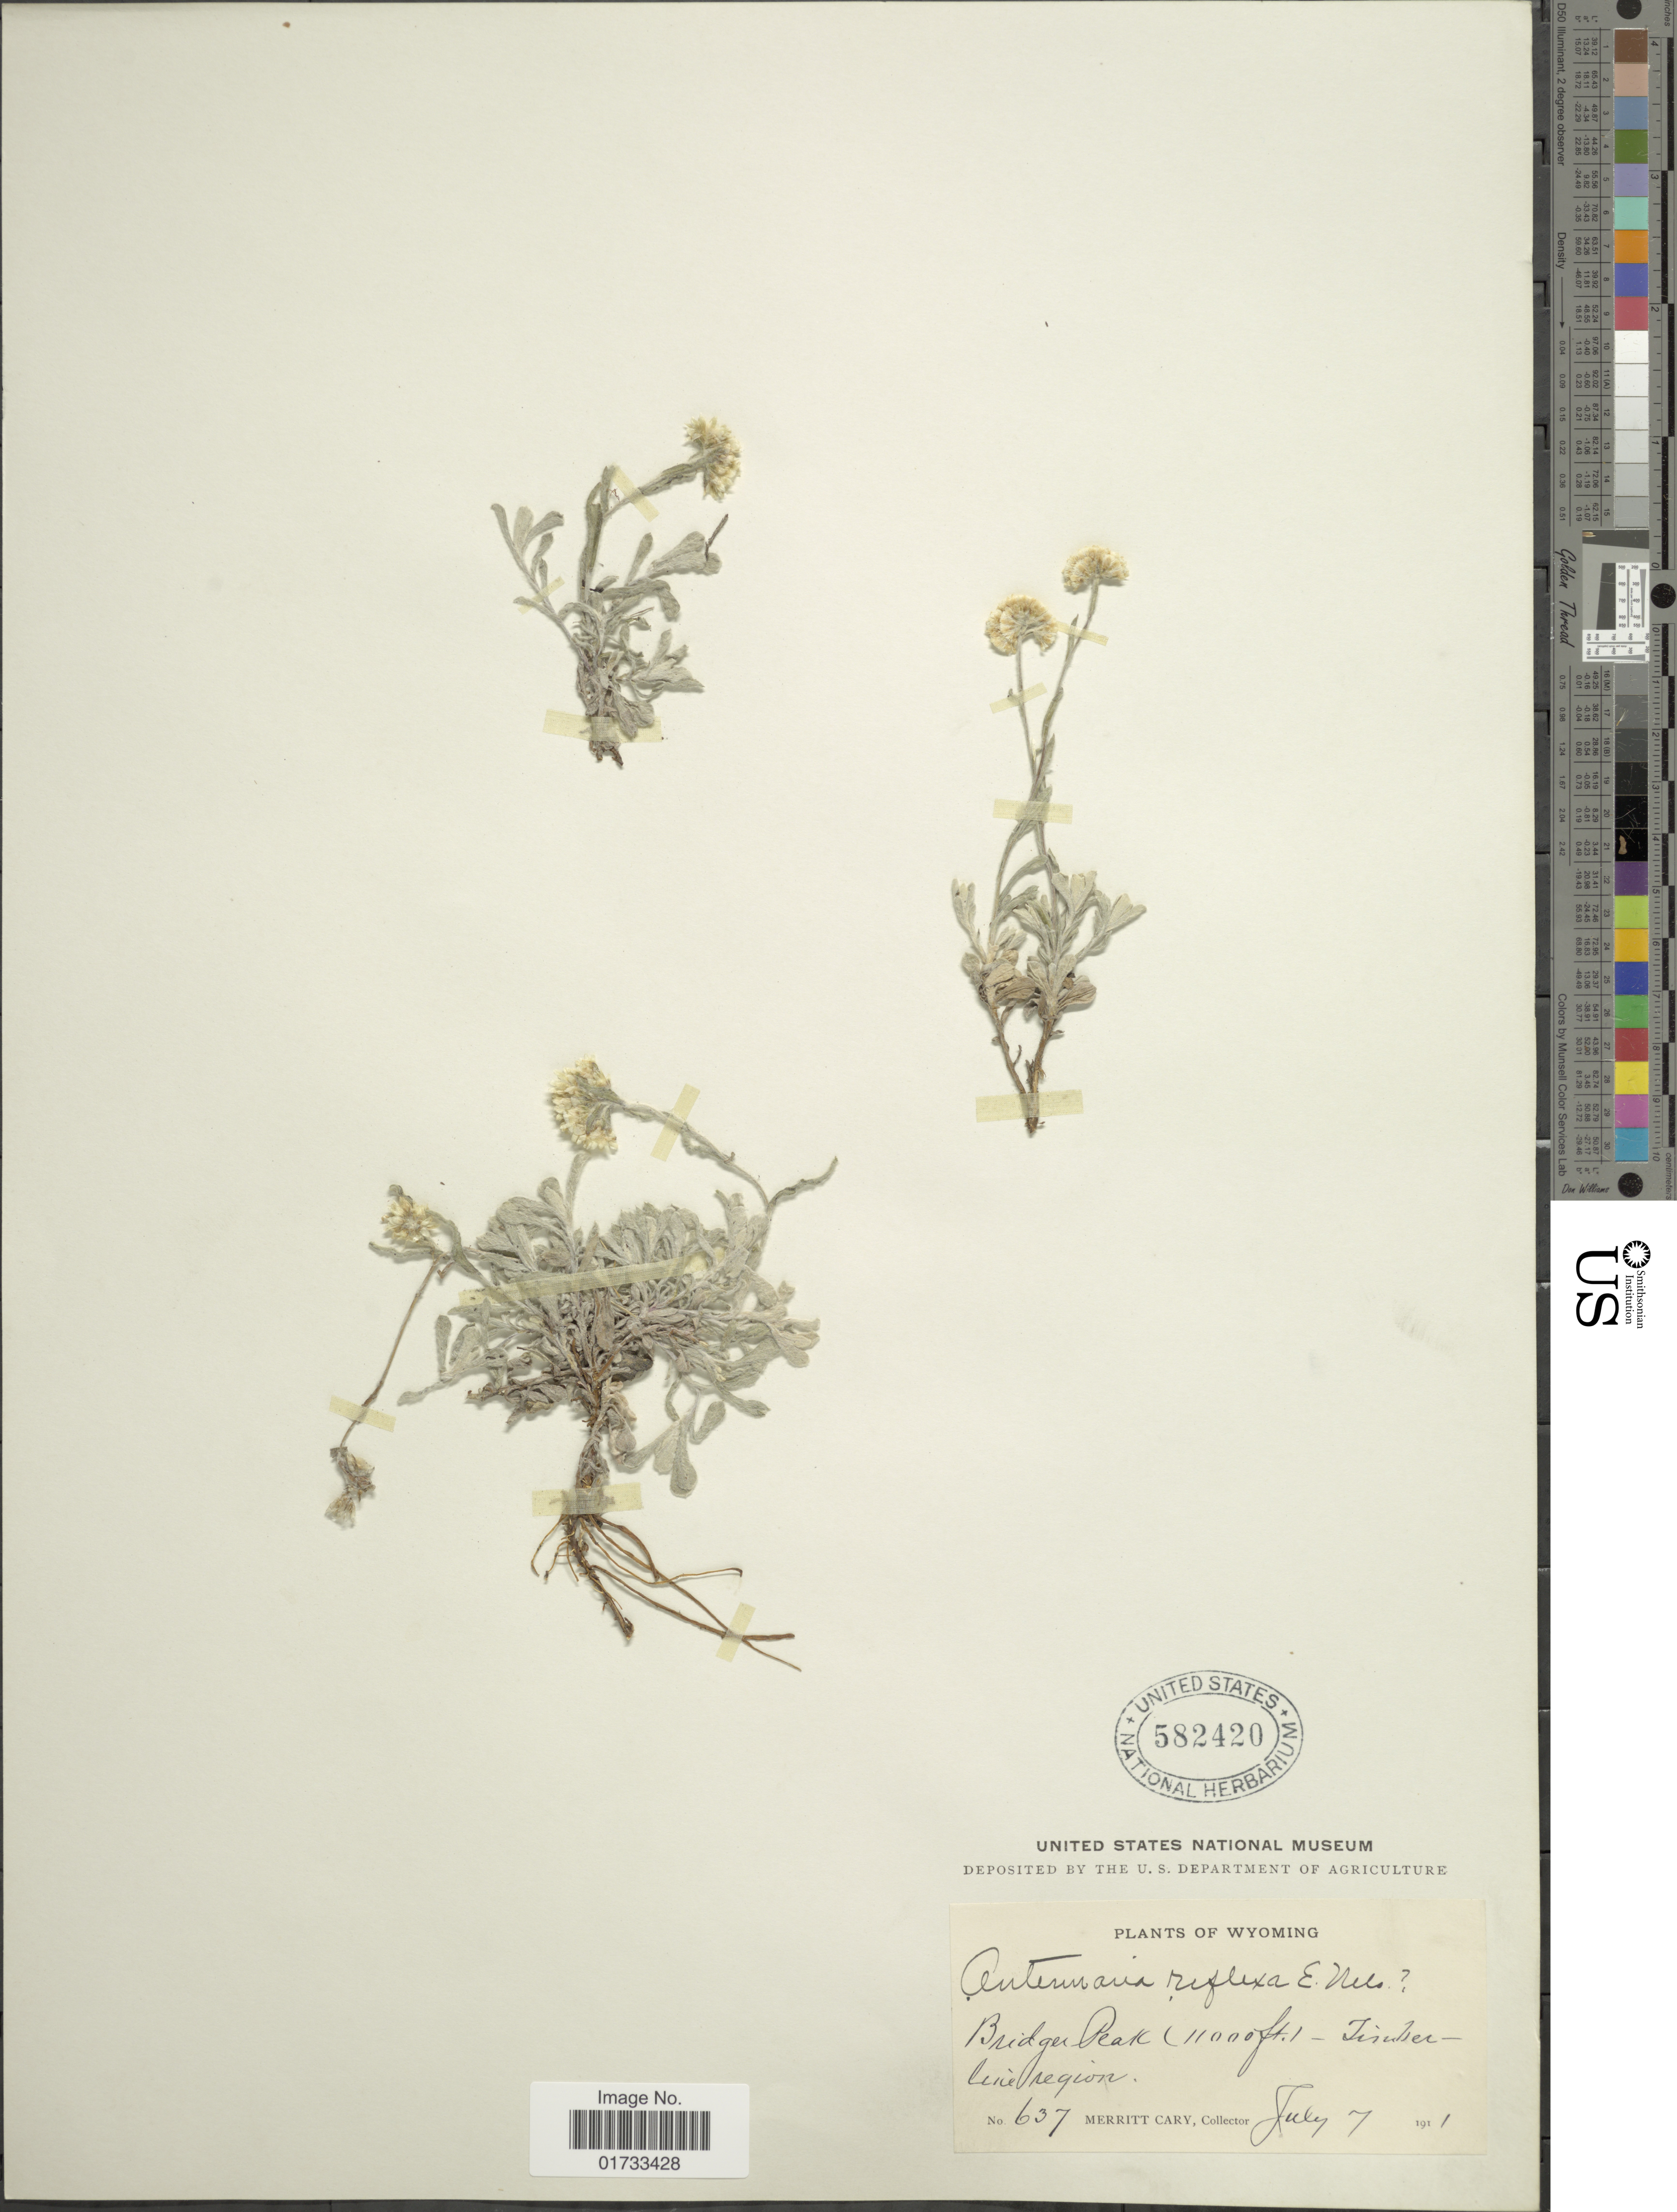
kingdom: Plantae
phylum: Tracheophyta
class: Magnoliopsida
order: Asterales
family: Asteraceae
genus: Antennaria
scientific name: Antennaria umbrinella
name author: Rydb.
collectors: M. Cary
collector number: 637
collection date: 1911-07-07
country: United States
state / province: Wyoming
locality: Bridge Peak, Timberline region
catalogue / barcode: US 582420